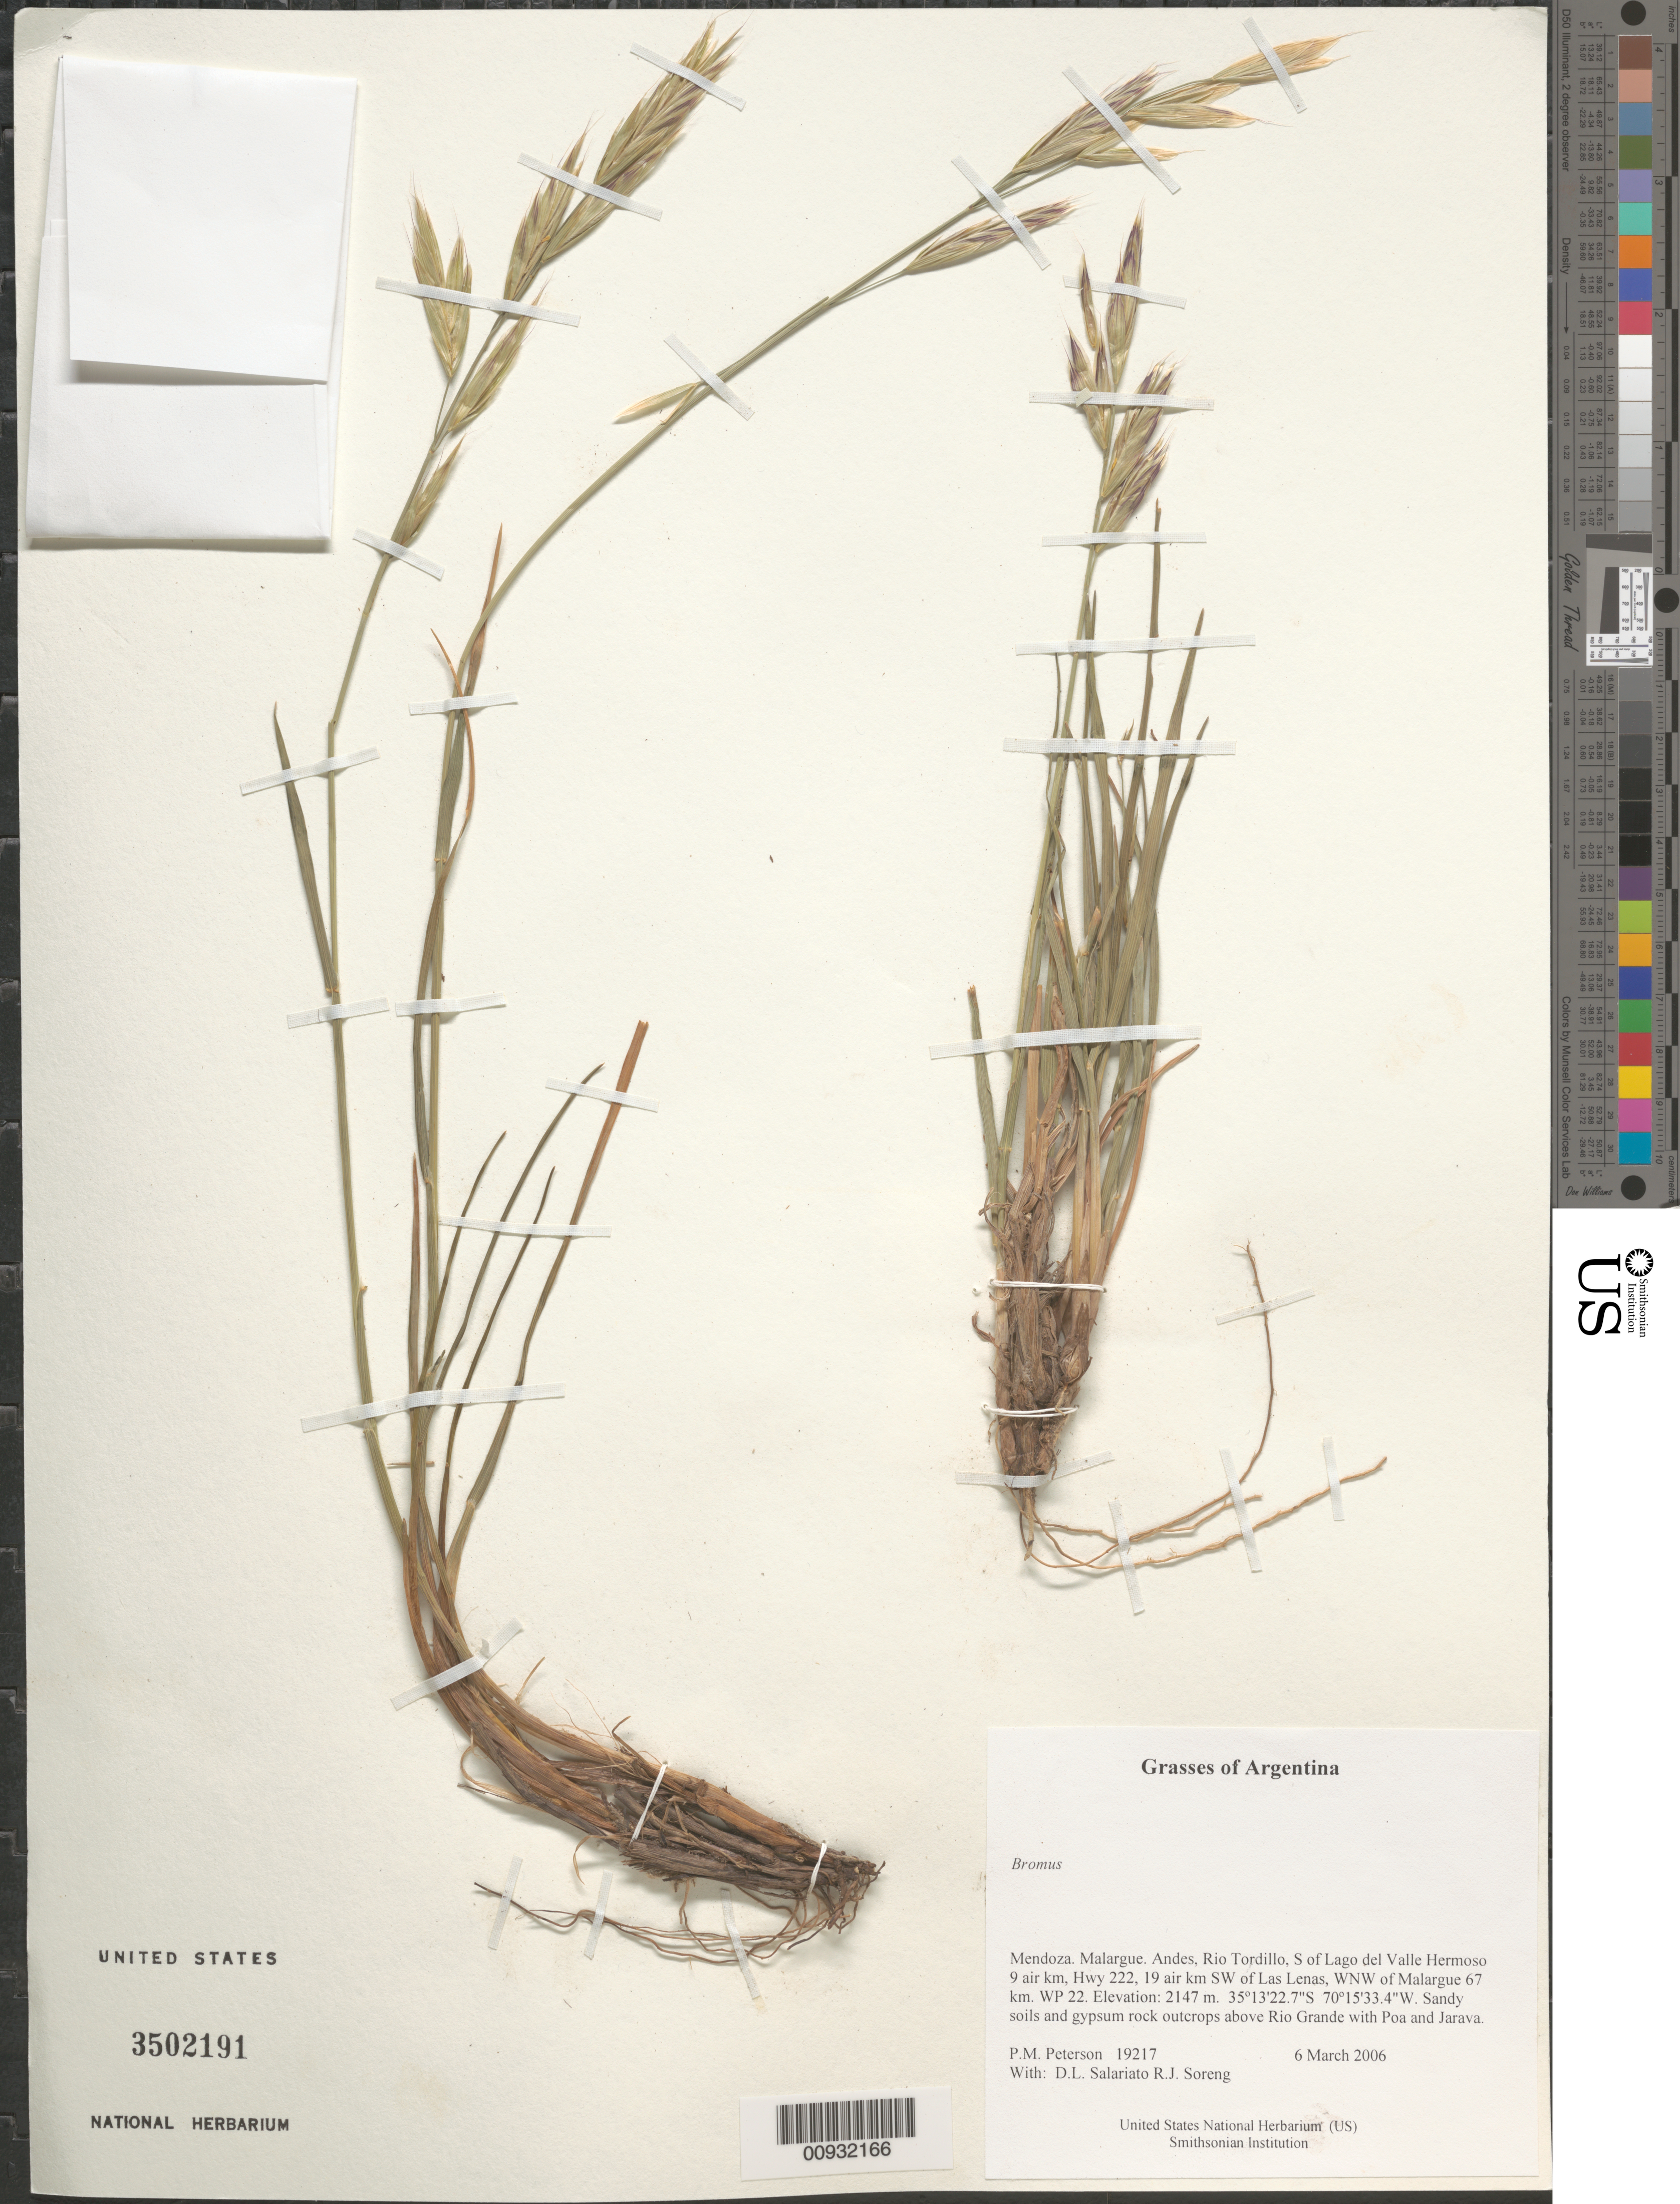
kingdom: Plantae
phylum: Tracheophyta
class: Liliopsida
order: Poales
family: Poaceae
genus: Bromus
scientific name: Bromus sp.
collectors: P. M. Peterson, R. J. Soreng, D. Salariato & A. Panizza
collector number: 19217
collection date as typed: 06 Mar 2006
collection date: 2006-03-06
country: Argentina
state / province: Mendoza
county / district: Malargue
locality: Andes, Rio Tordillo, S of Lago del Valle Hermoso 9 air km, Hwy 222, 19 air km SW of Las Lenas, WNW of Malargue 67 km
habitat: Sandy soils and gypsum rock outcrops above Rio Grande with Poa and Jarava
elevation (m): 2147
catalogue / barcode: US 3502191